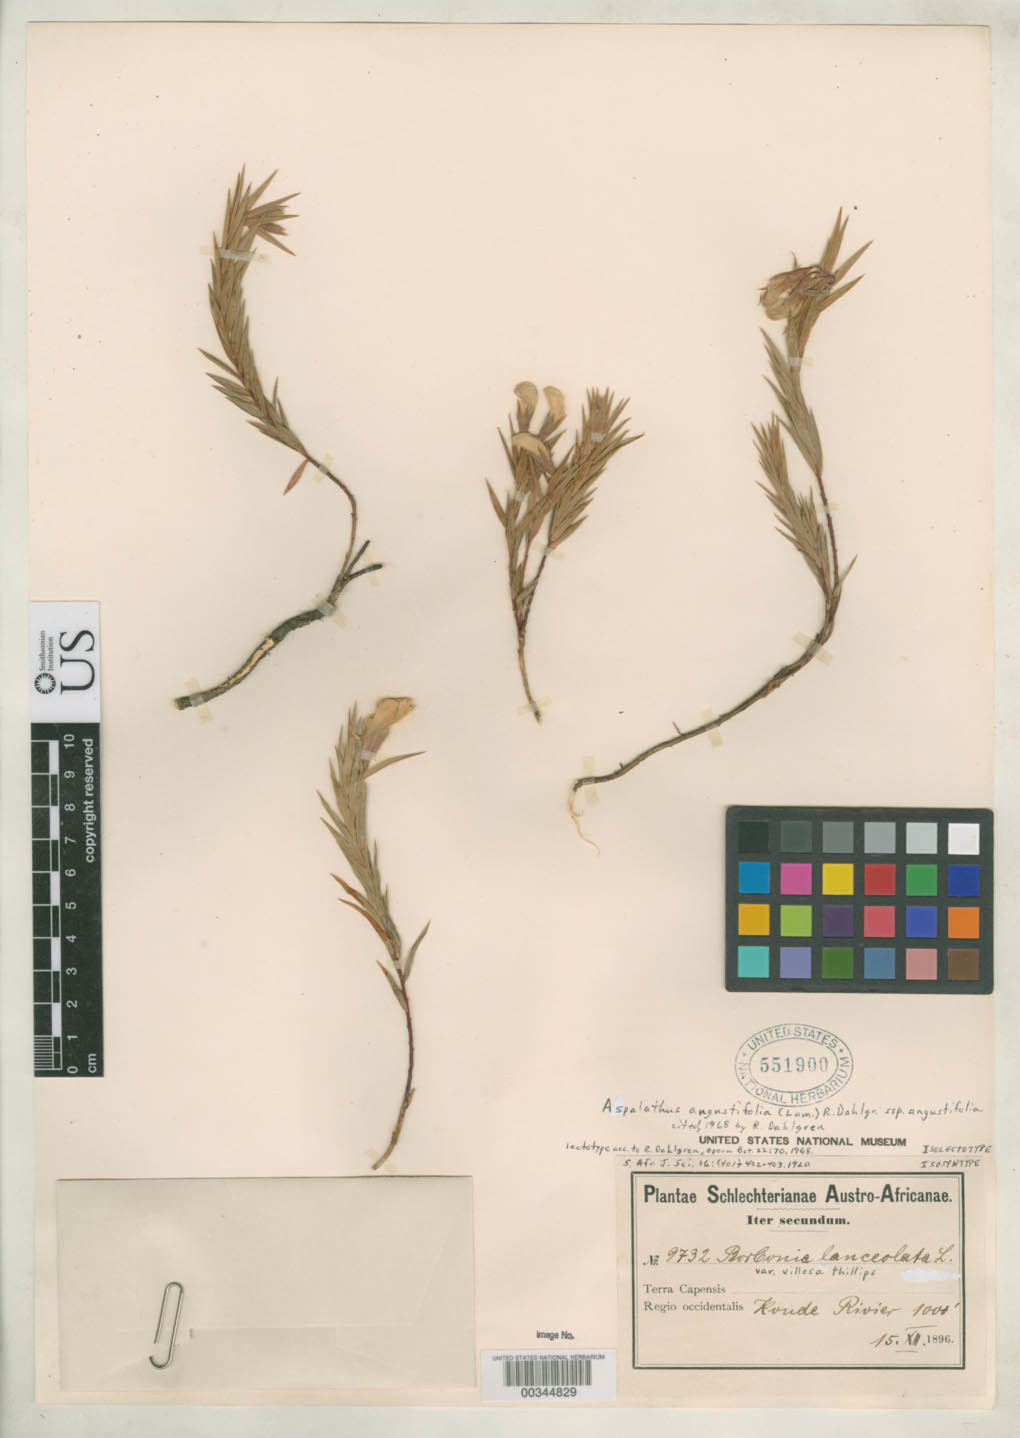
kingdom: Plantae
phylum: Tracheophyta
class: Magnoliopsida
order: Fabales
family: Fabaceae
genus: Borbonia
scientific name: Borbonia lanceolata var. villosa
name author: E. Phillips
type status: Isolectotype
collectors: F. R. R. Schlechter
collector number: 9732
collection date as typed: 15 Dec 1896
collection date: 1896-12-15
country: South Africa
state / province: Western Cape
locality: Koude Rivier.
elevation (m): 305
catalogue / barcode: US 551900